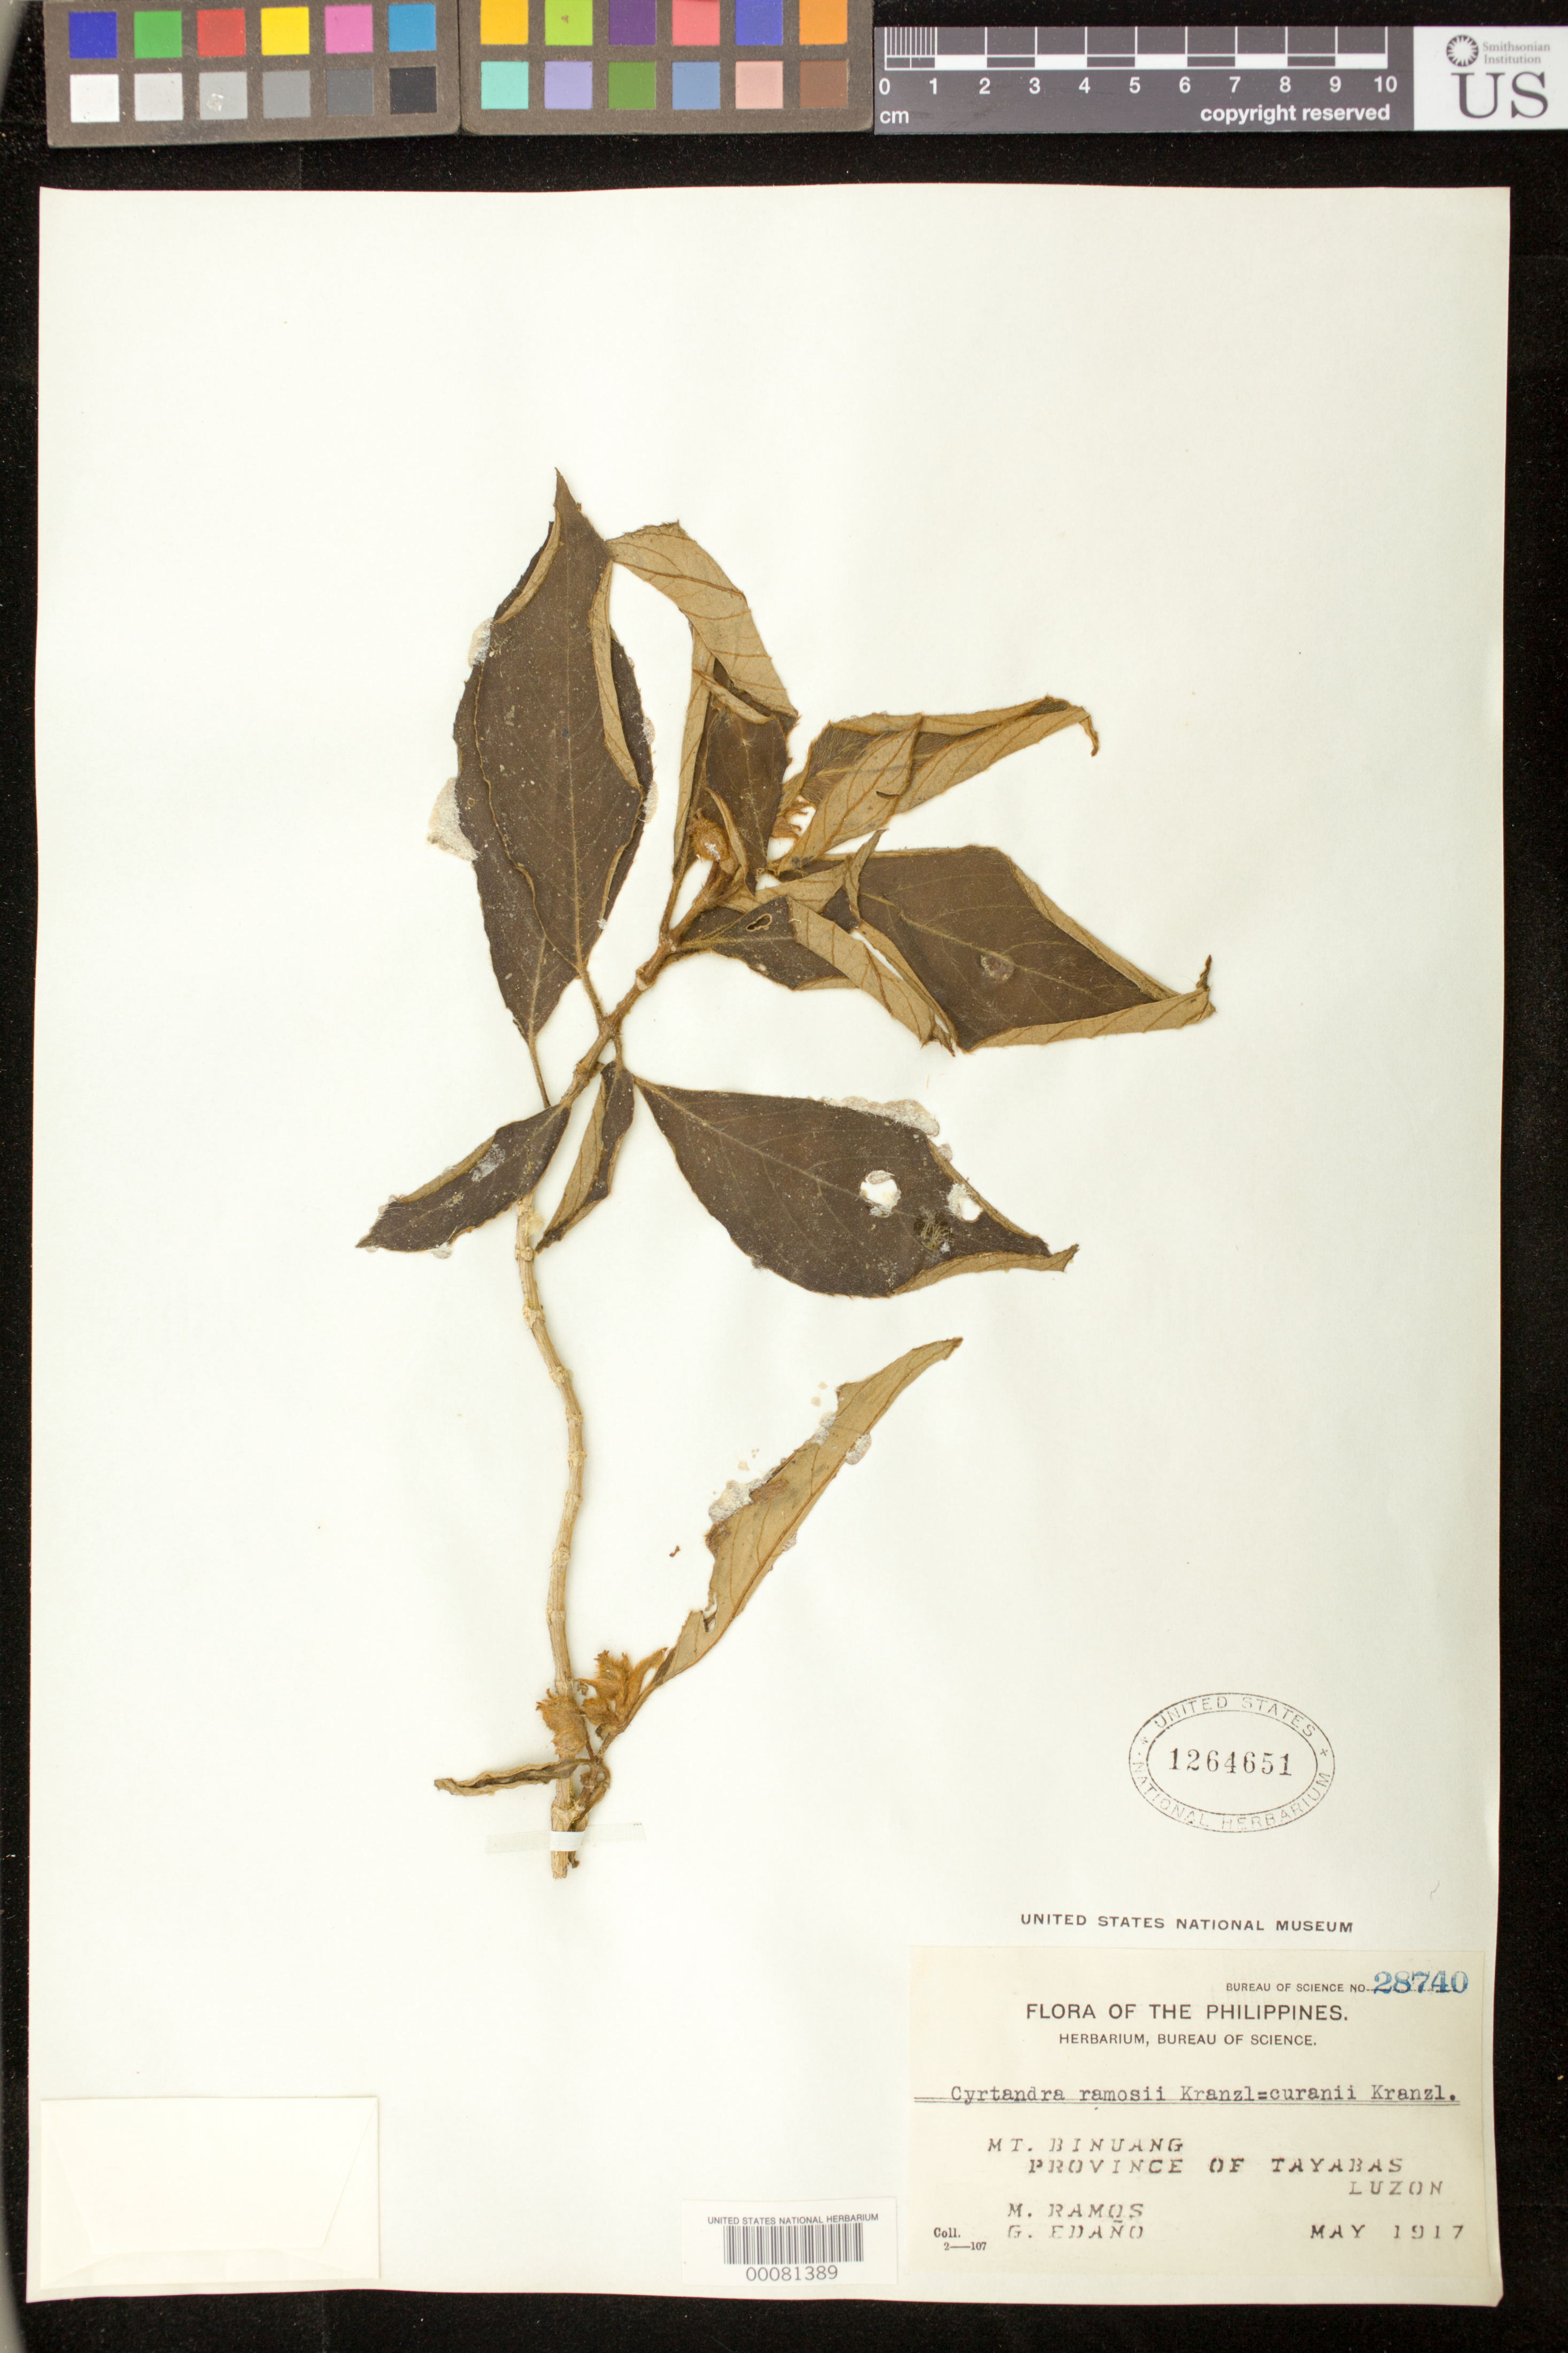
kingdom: Plantae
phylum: Tracheophyta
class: Magnoliopsida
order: Lamiales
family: Gesneriaceae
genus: Cyrtandra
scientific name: Cyrtandra ramosii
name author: Kraenzl.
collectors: M. Ramos & G. Edaño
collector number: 28740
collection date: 1917-05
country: Philippines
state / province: Calabarzon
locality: Mt. Binuang, Province of Tayabas, Luzon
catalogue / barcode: US 1264651